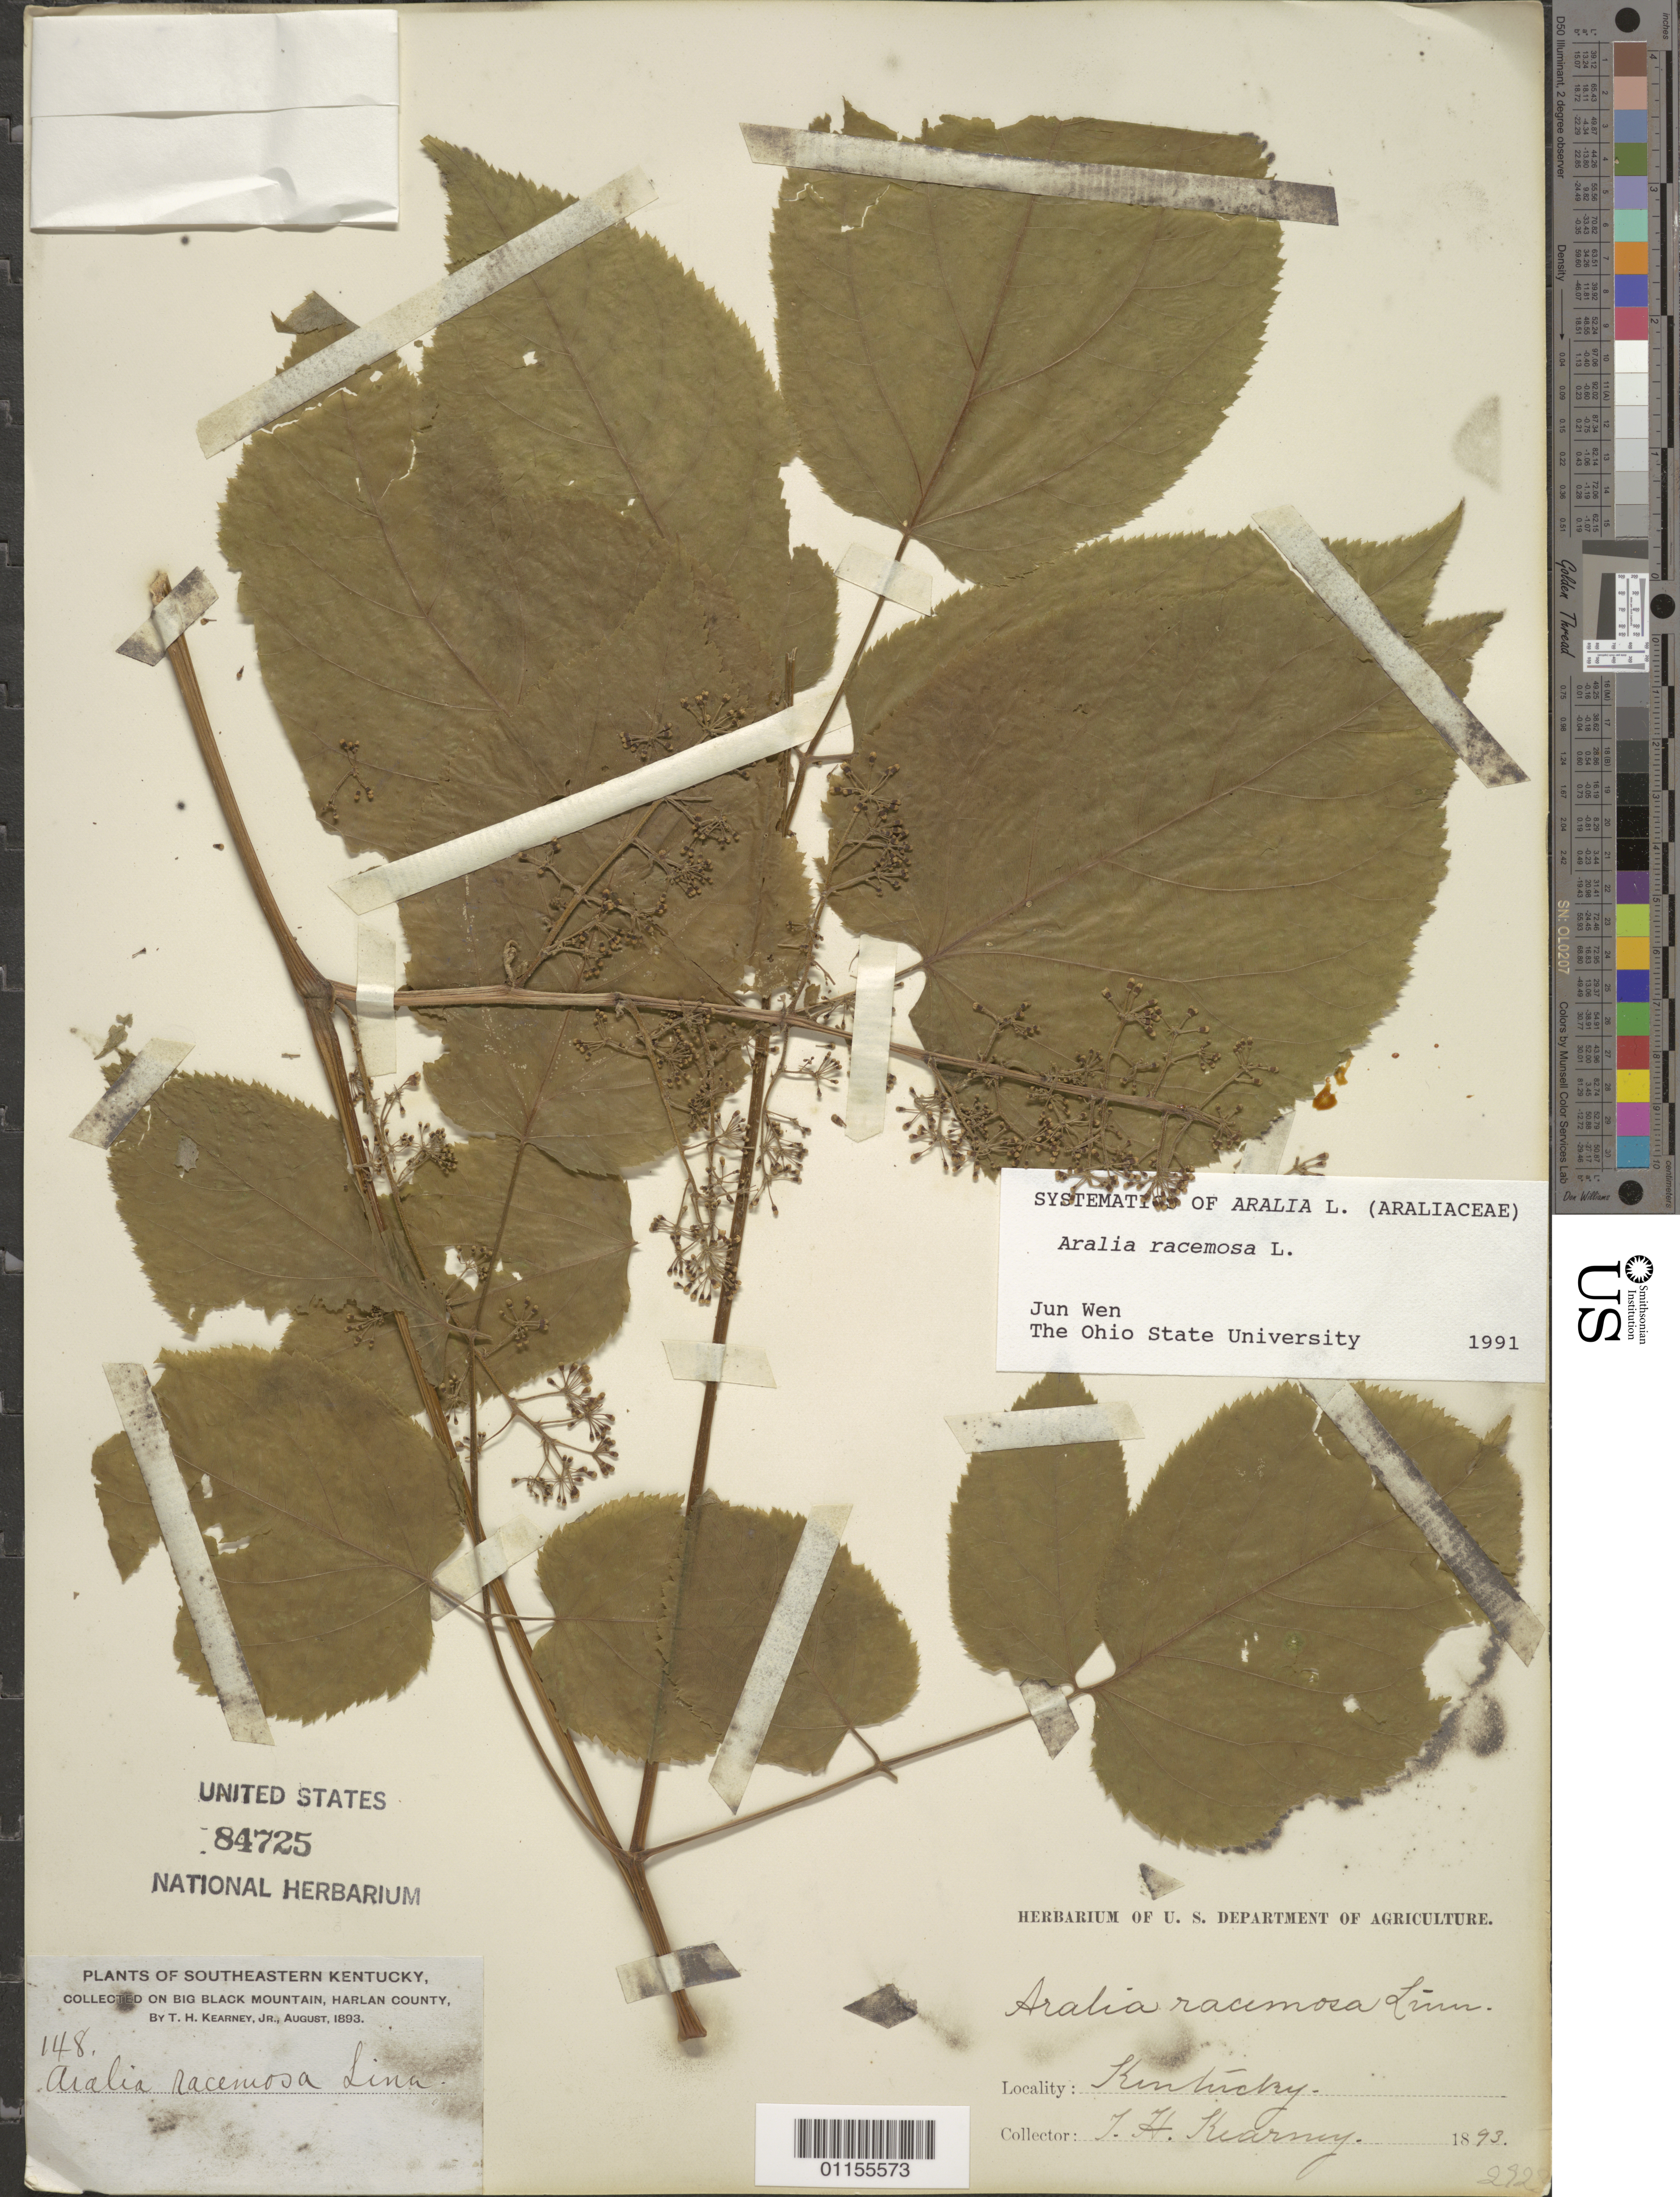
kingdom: Plantae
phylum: Tracheophyta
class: Magnoliopsida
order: Apiales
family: Araliaceae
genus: Aralia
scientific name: Aralia racemosa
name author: L.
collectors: T. H. Kearney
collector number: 148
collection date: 1893-08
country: United States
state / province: Kentucky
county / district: Harlan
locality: Big Black Mt.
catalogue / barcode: US 84725